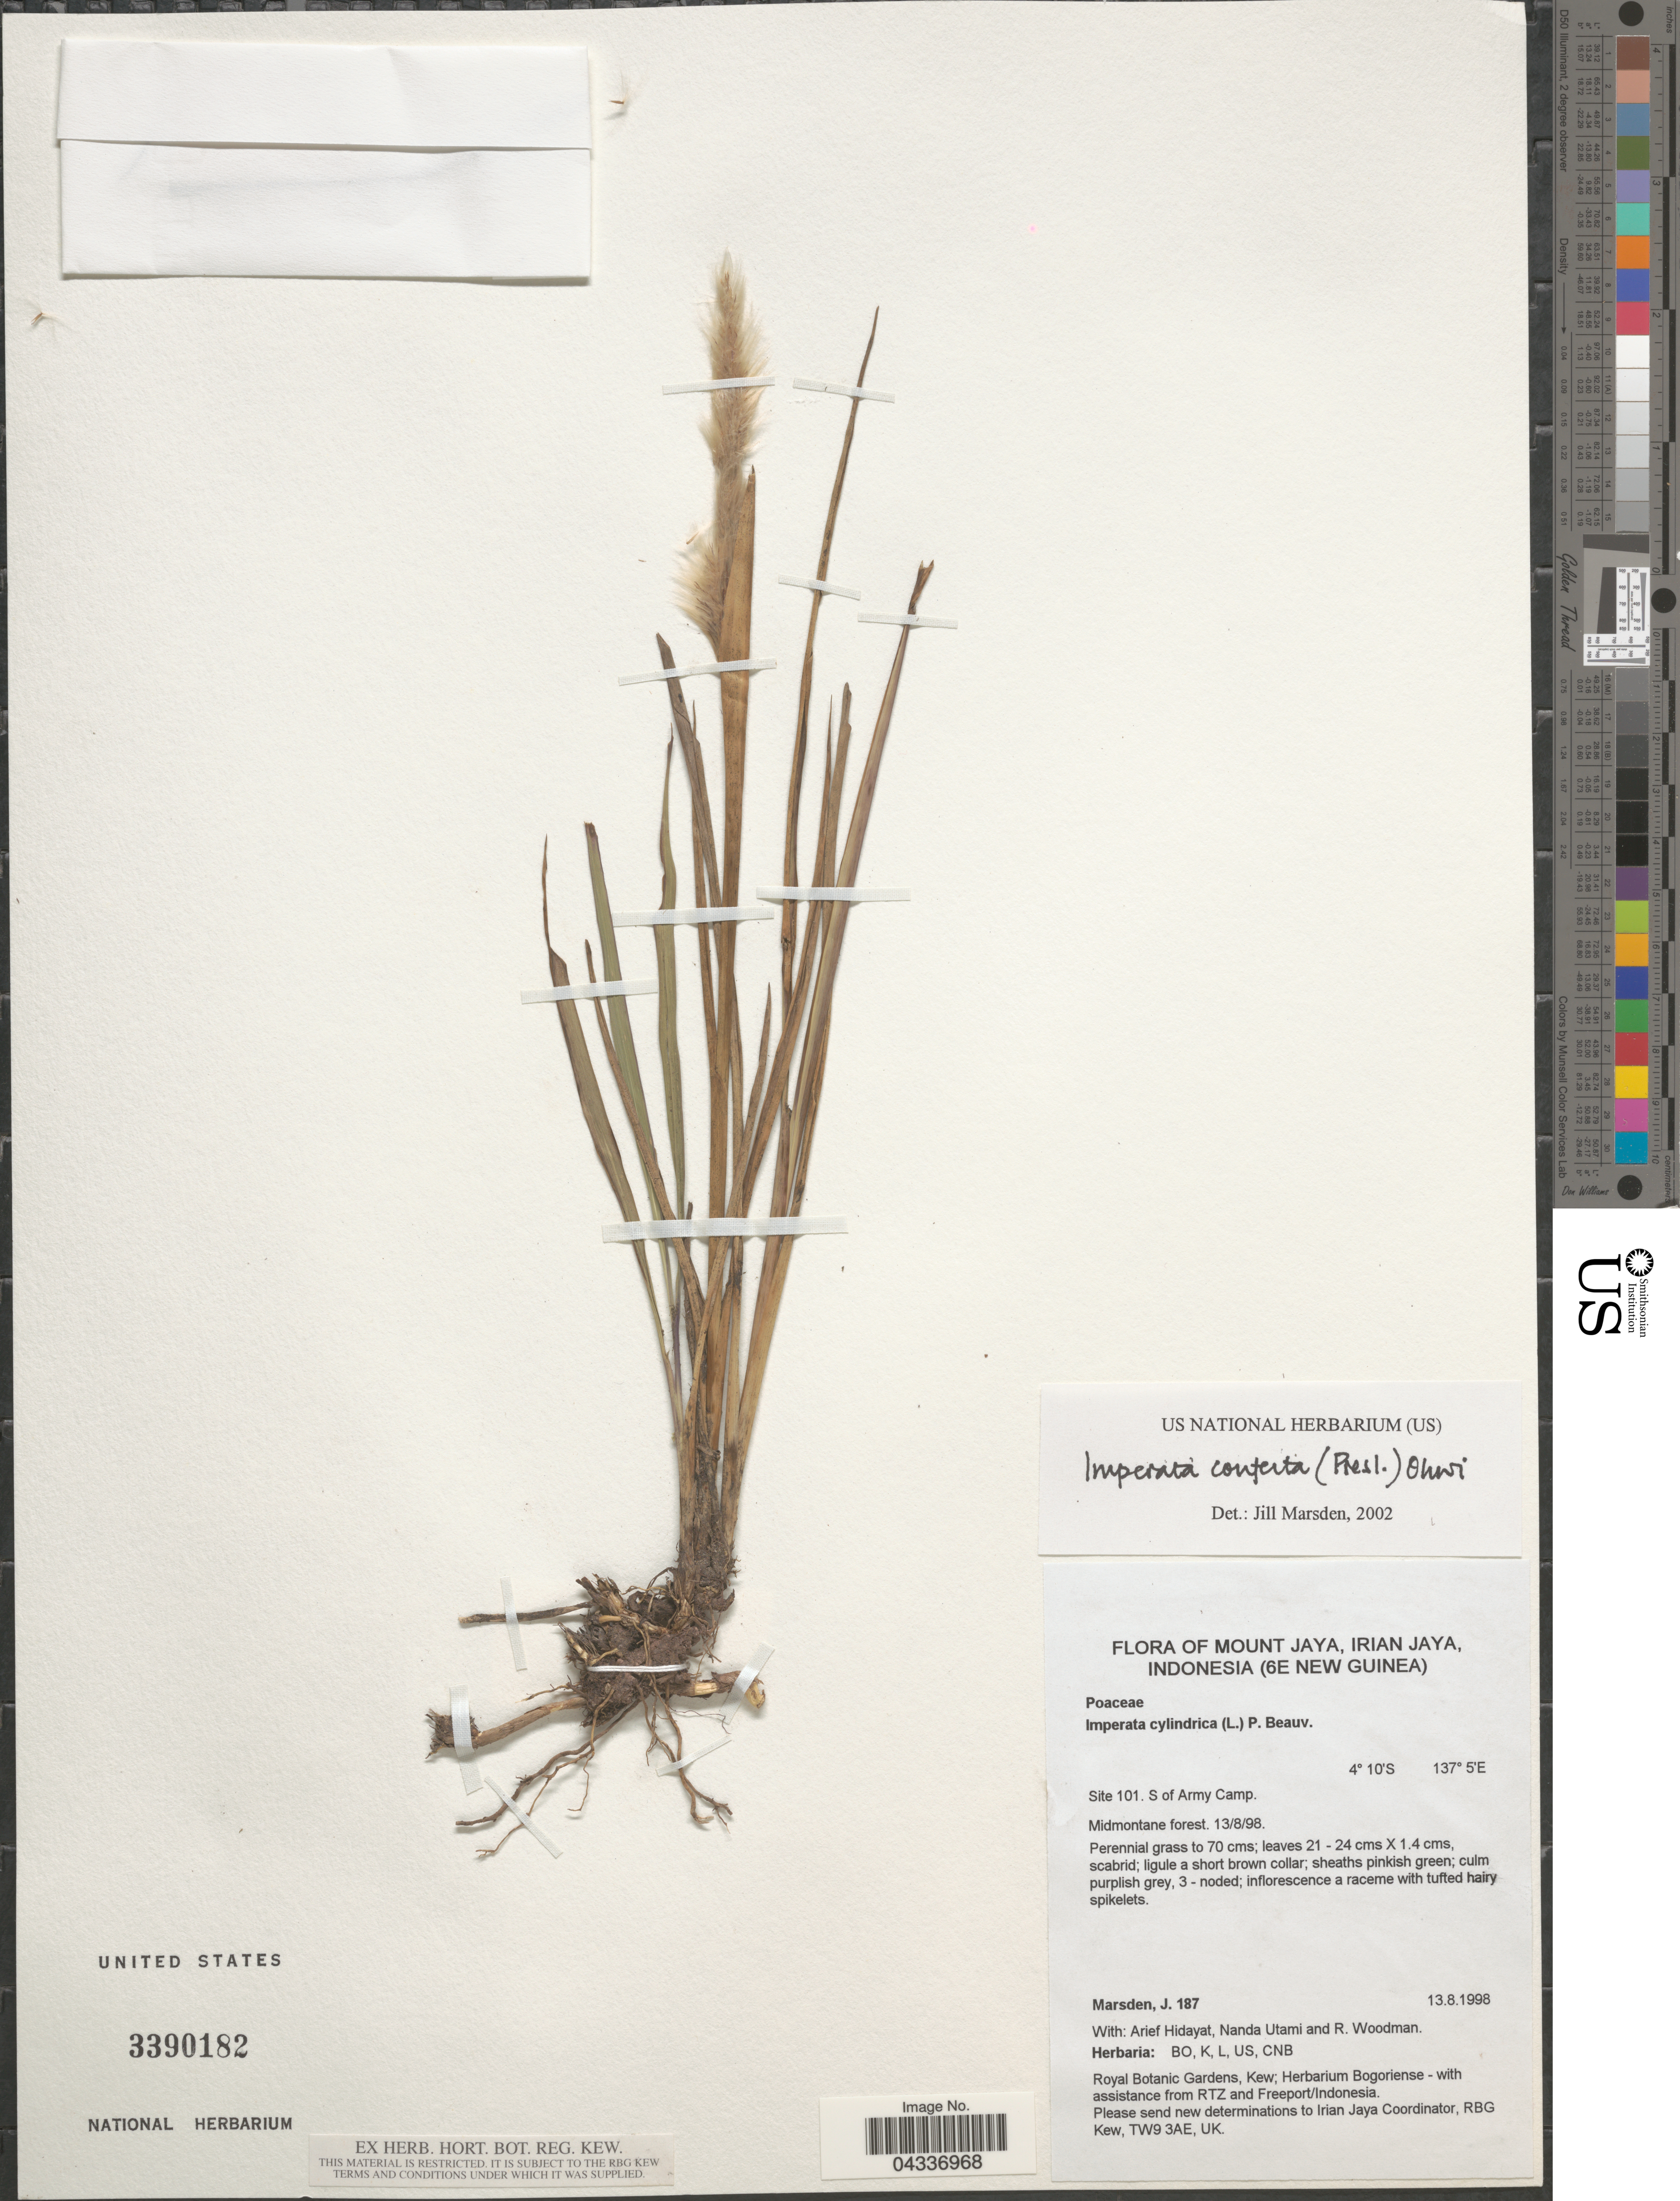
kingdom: Plantae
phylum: Tracheophyta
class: Liliopsida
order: Poales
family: Poaceae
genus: Imperata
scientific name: Imperata conferta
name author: (J. Presl) Ohwi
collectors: J. Marsden, A. Hidayat, N. Utami & R. Woodman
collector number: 187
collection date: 1998-08-13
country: Indonesia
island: New Guinea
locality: Mount Jaya, Irian Jaya, (6E New Guinea). Site 101. S of Army Camp.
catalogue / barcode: US 3390182